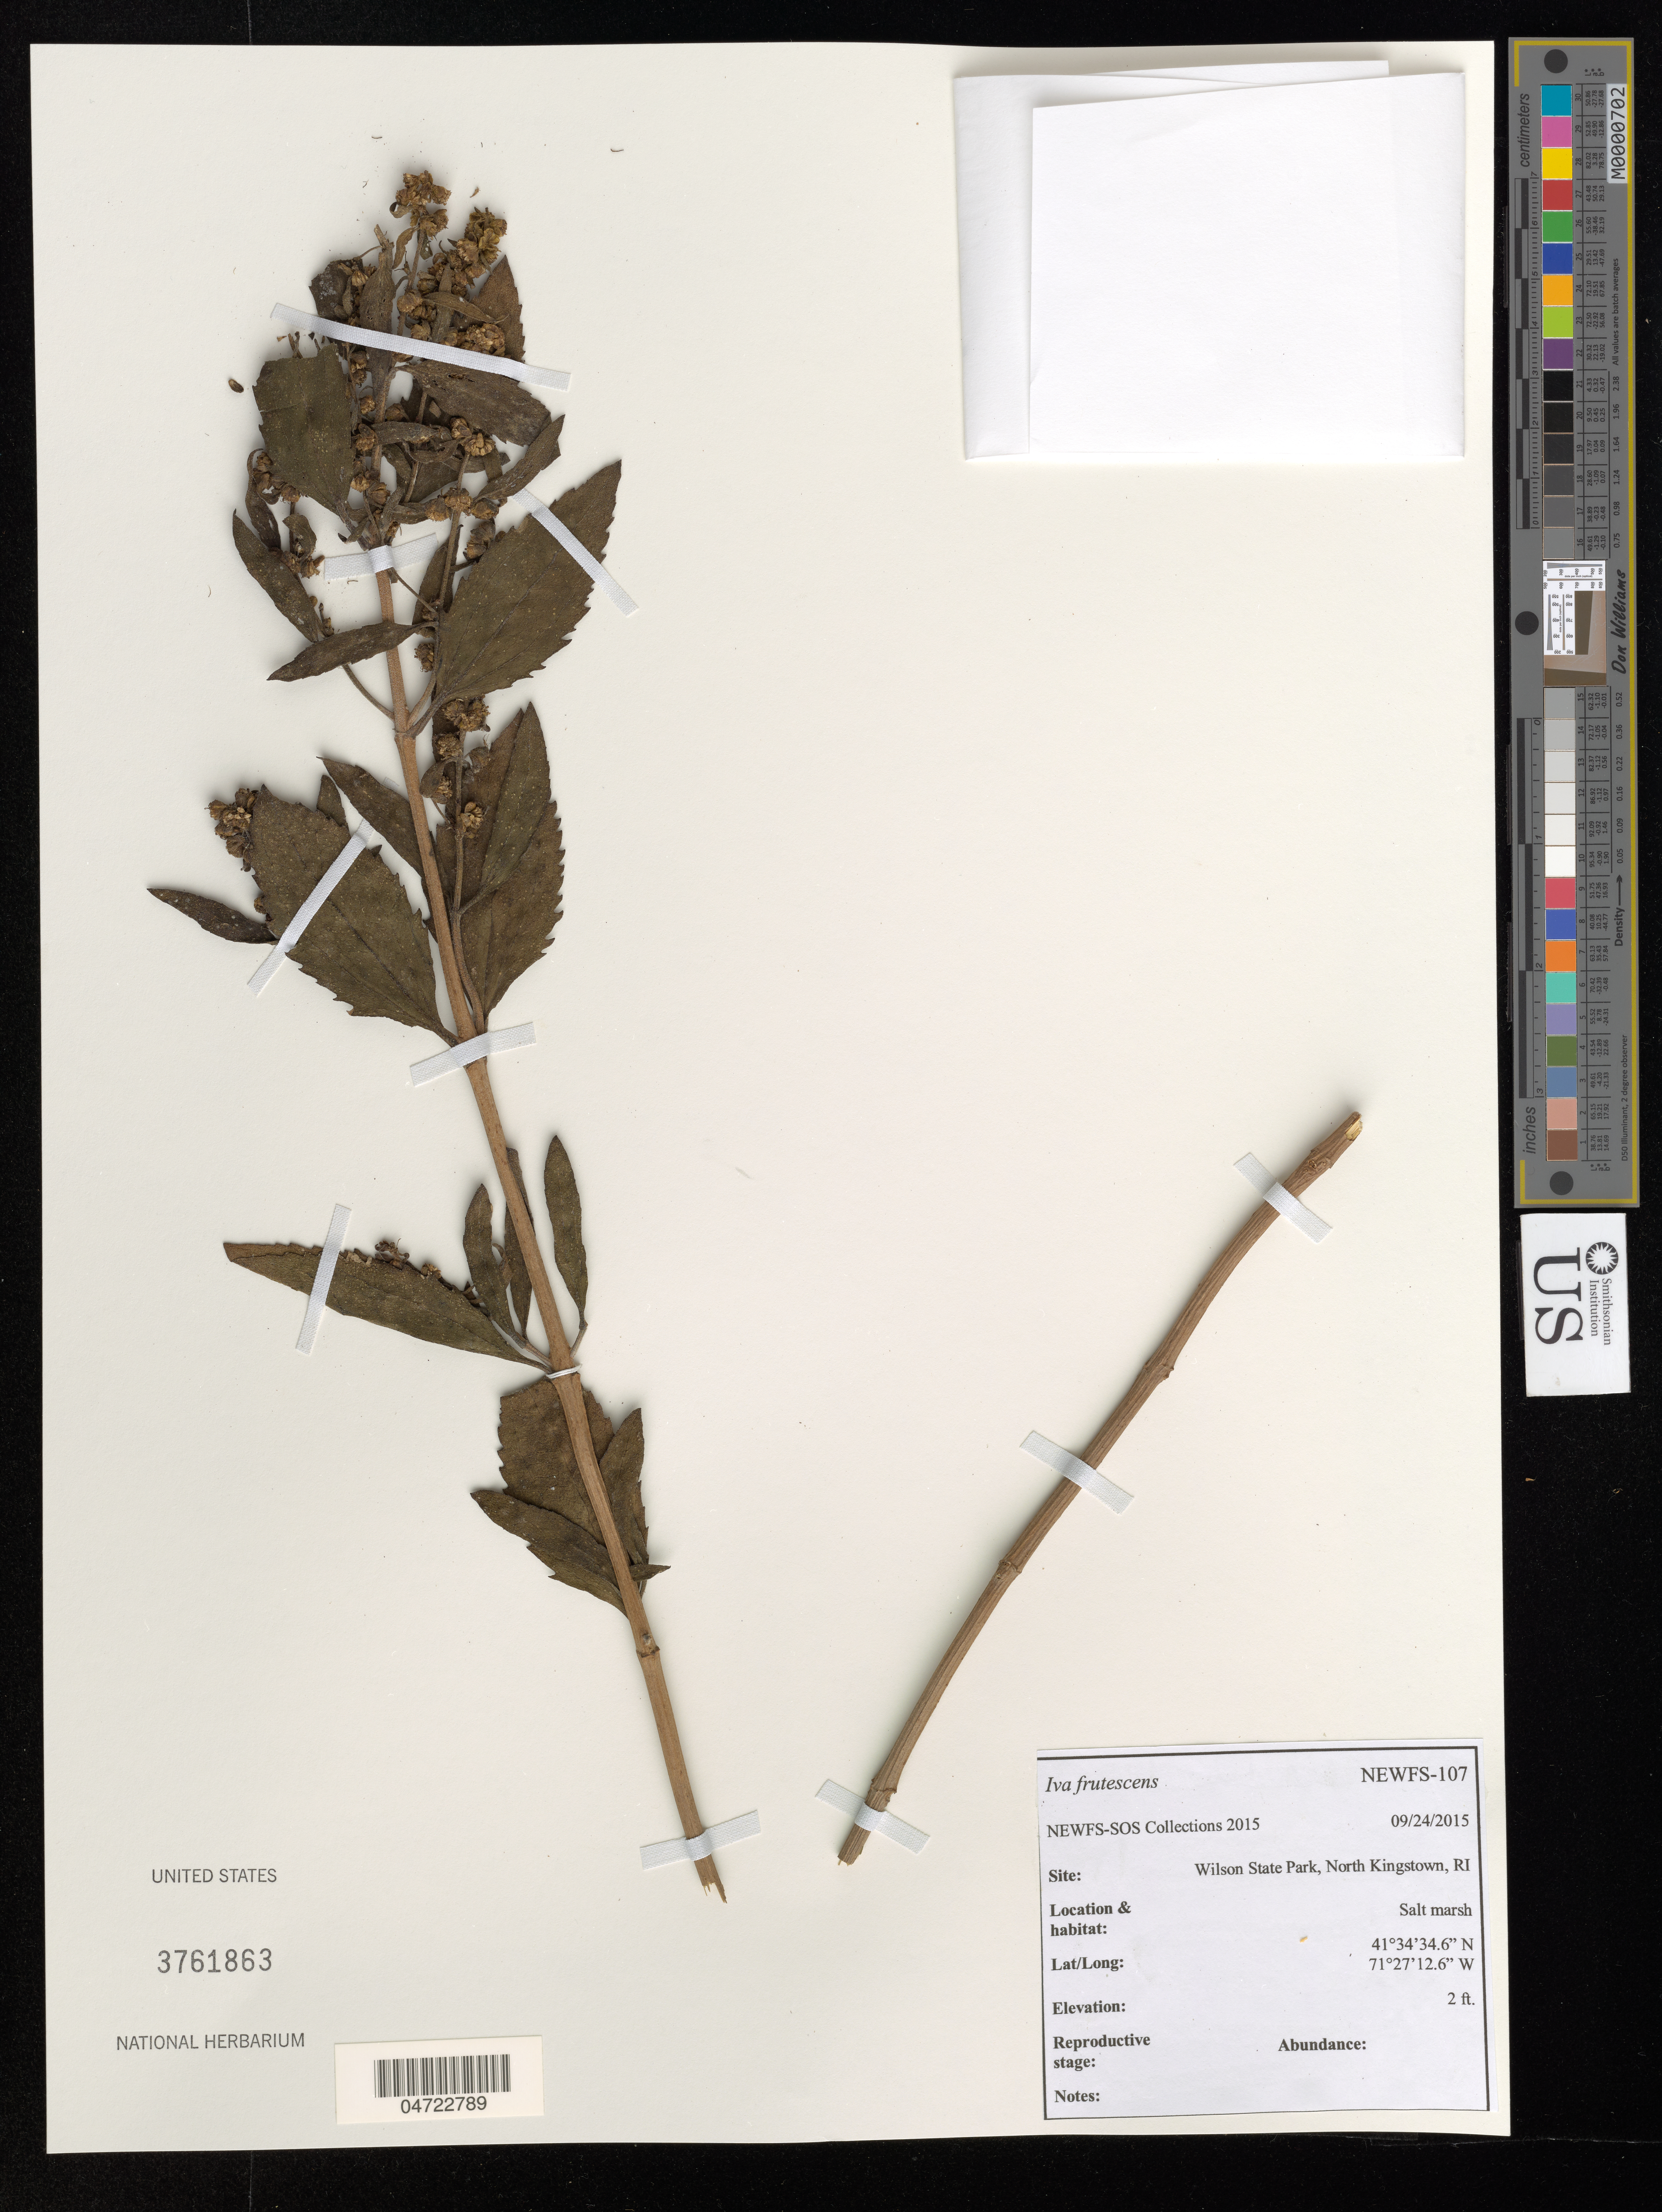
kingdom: Plantae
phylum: Tracheophyta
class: Magnoliopsida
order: Asterales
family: Asteraceae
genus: Iva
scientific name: Iva frutescens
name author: L.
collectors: NEWFS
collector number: NEWFS-107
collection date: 2015-09-24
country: United States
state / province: Rhode Island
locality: Wilson State Park, North Kingstown.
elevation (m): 1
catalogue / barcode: US 3761863